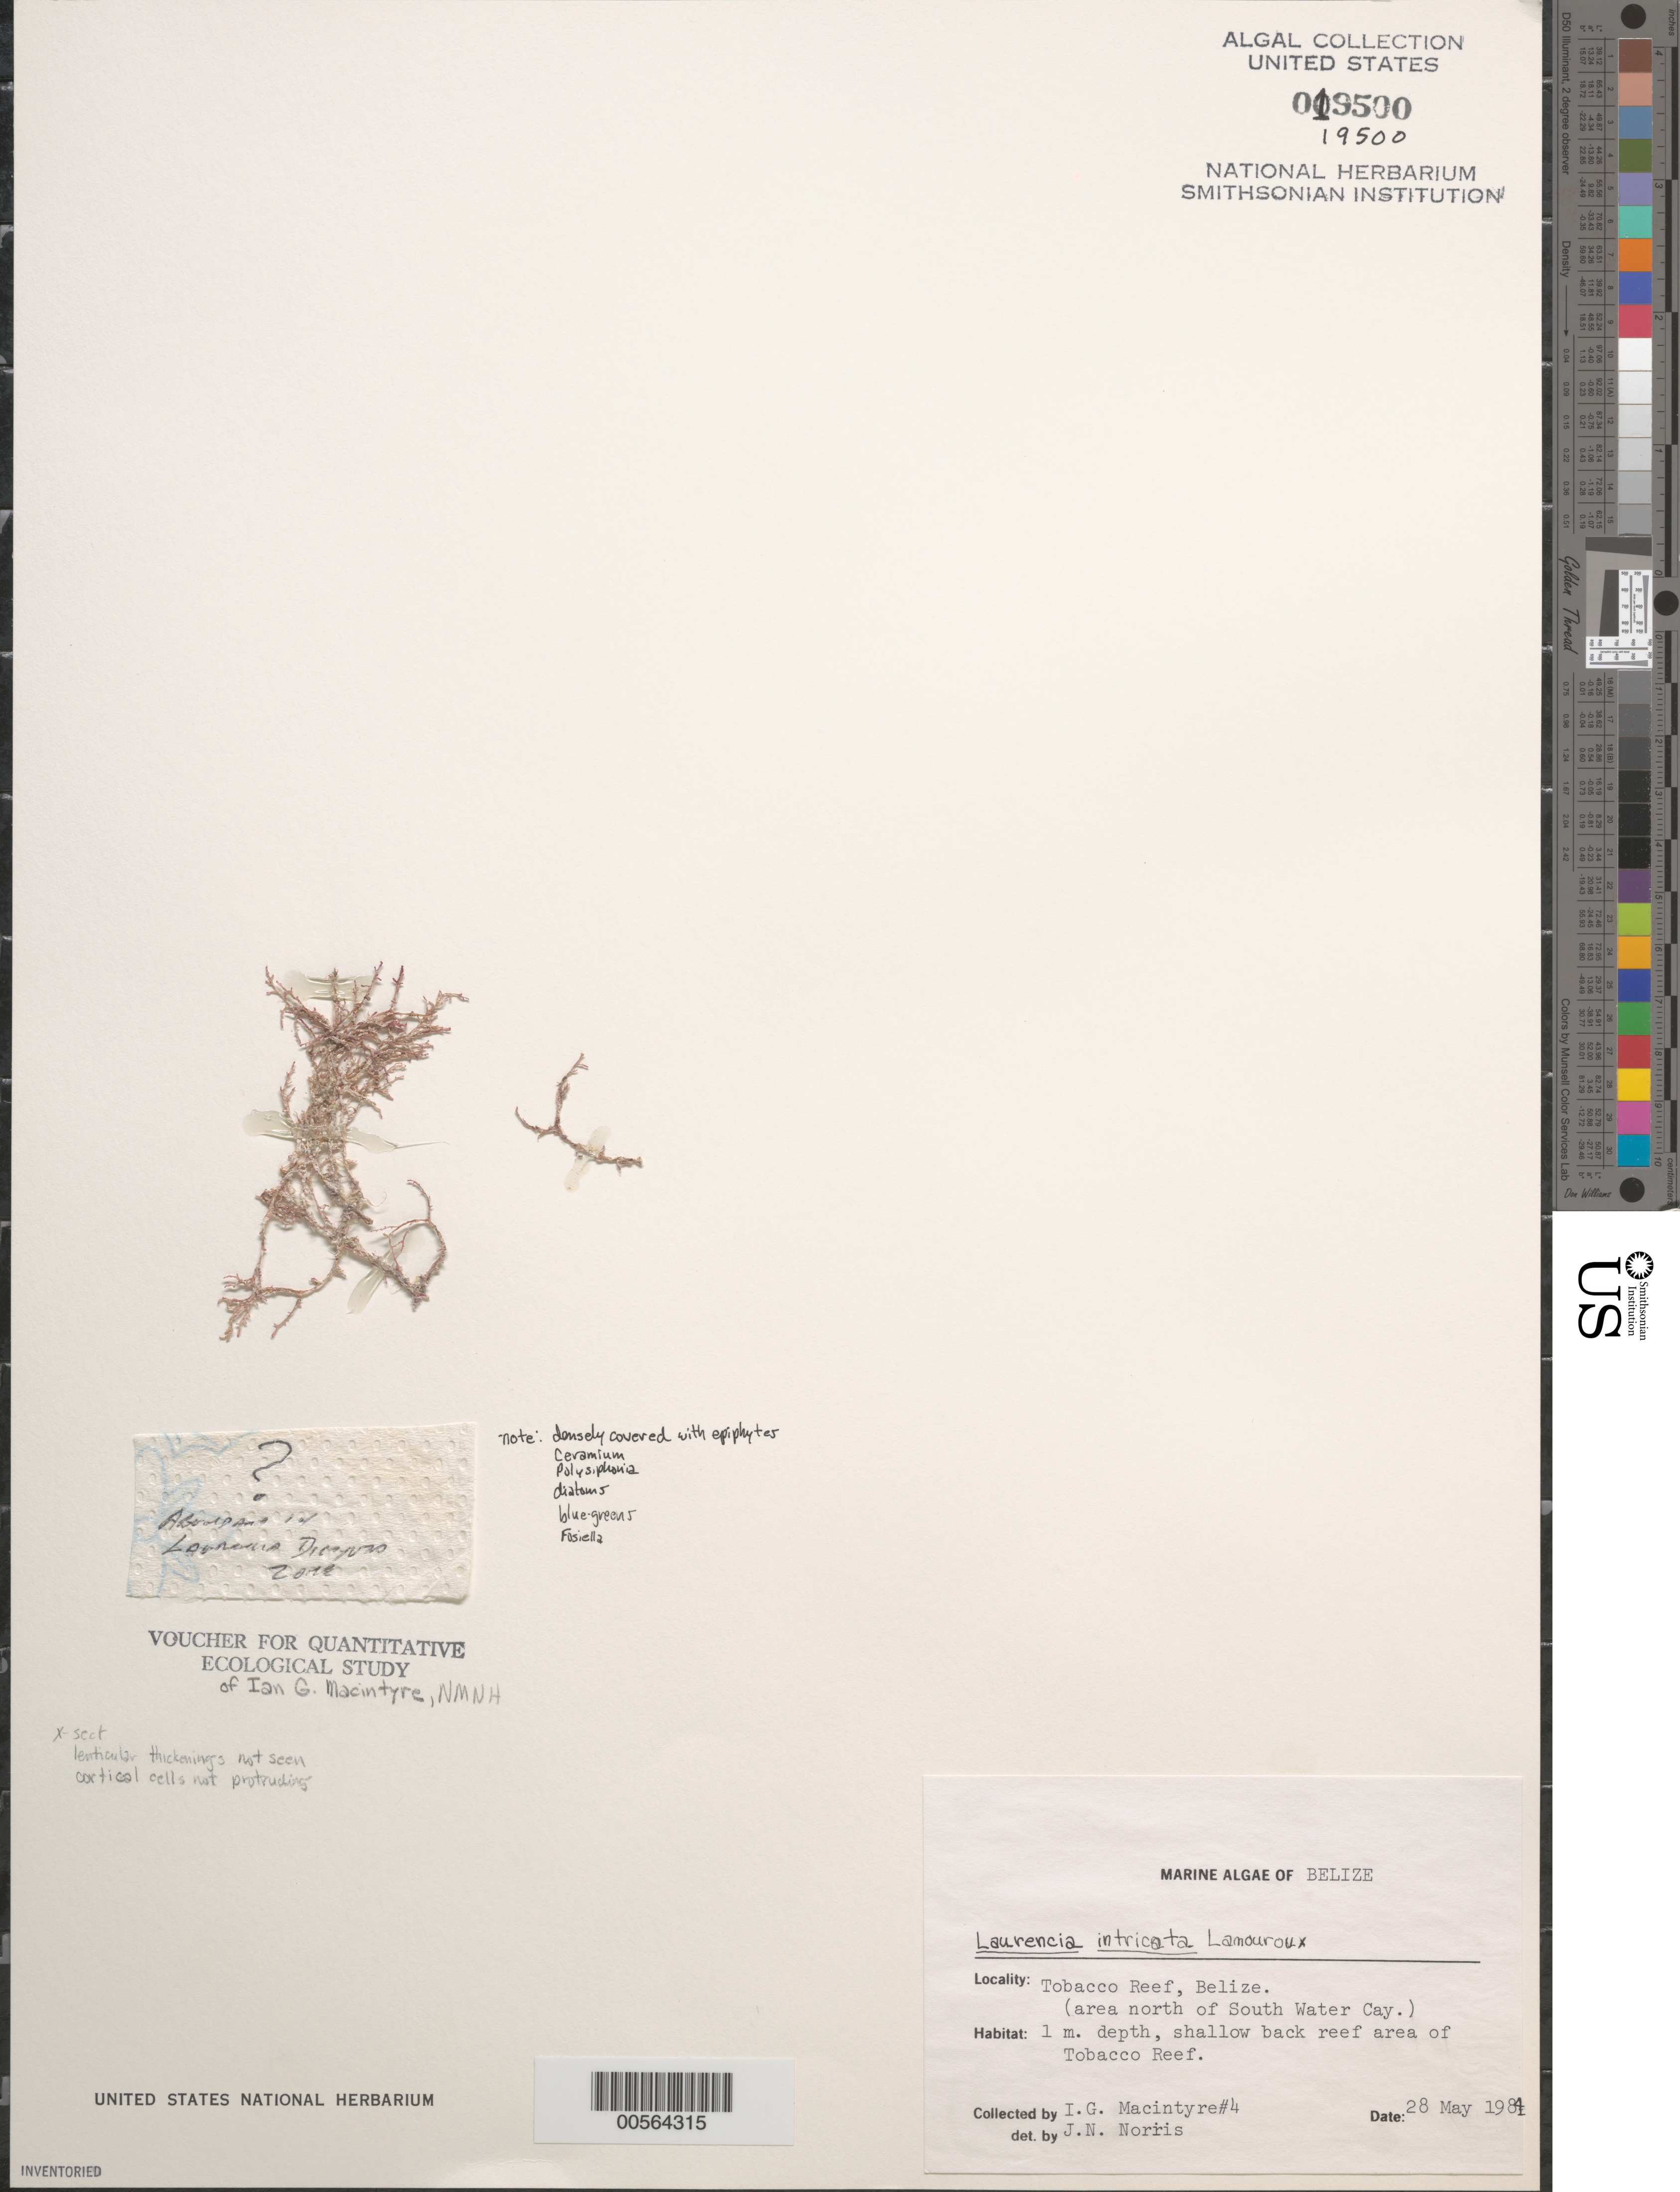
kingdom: Plantae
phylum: Rhodophyta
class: Florideophyceae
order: Ceramiales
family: Rhodomelaceae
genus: Laurencia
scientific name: Laurencia intricata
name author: J.V.Lamouroux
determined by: Norris, James N.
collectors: I. Macintyre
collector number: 4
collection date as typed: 28 May 1984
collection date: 1984-05-28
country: Belize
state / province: Stann Creek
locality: Tobacco Reef, north of South Water Cay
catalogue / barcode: US 19500